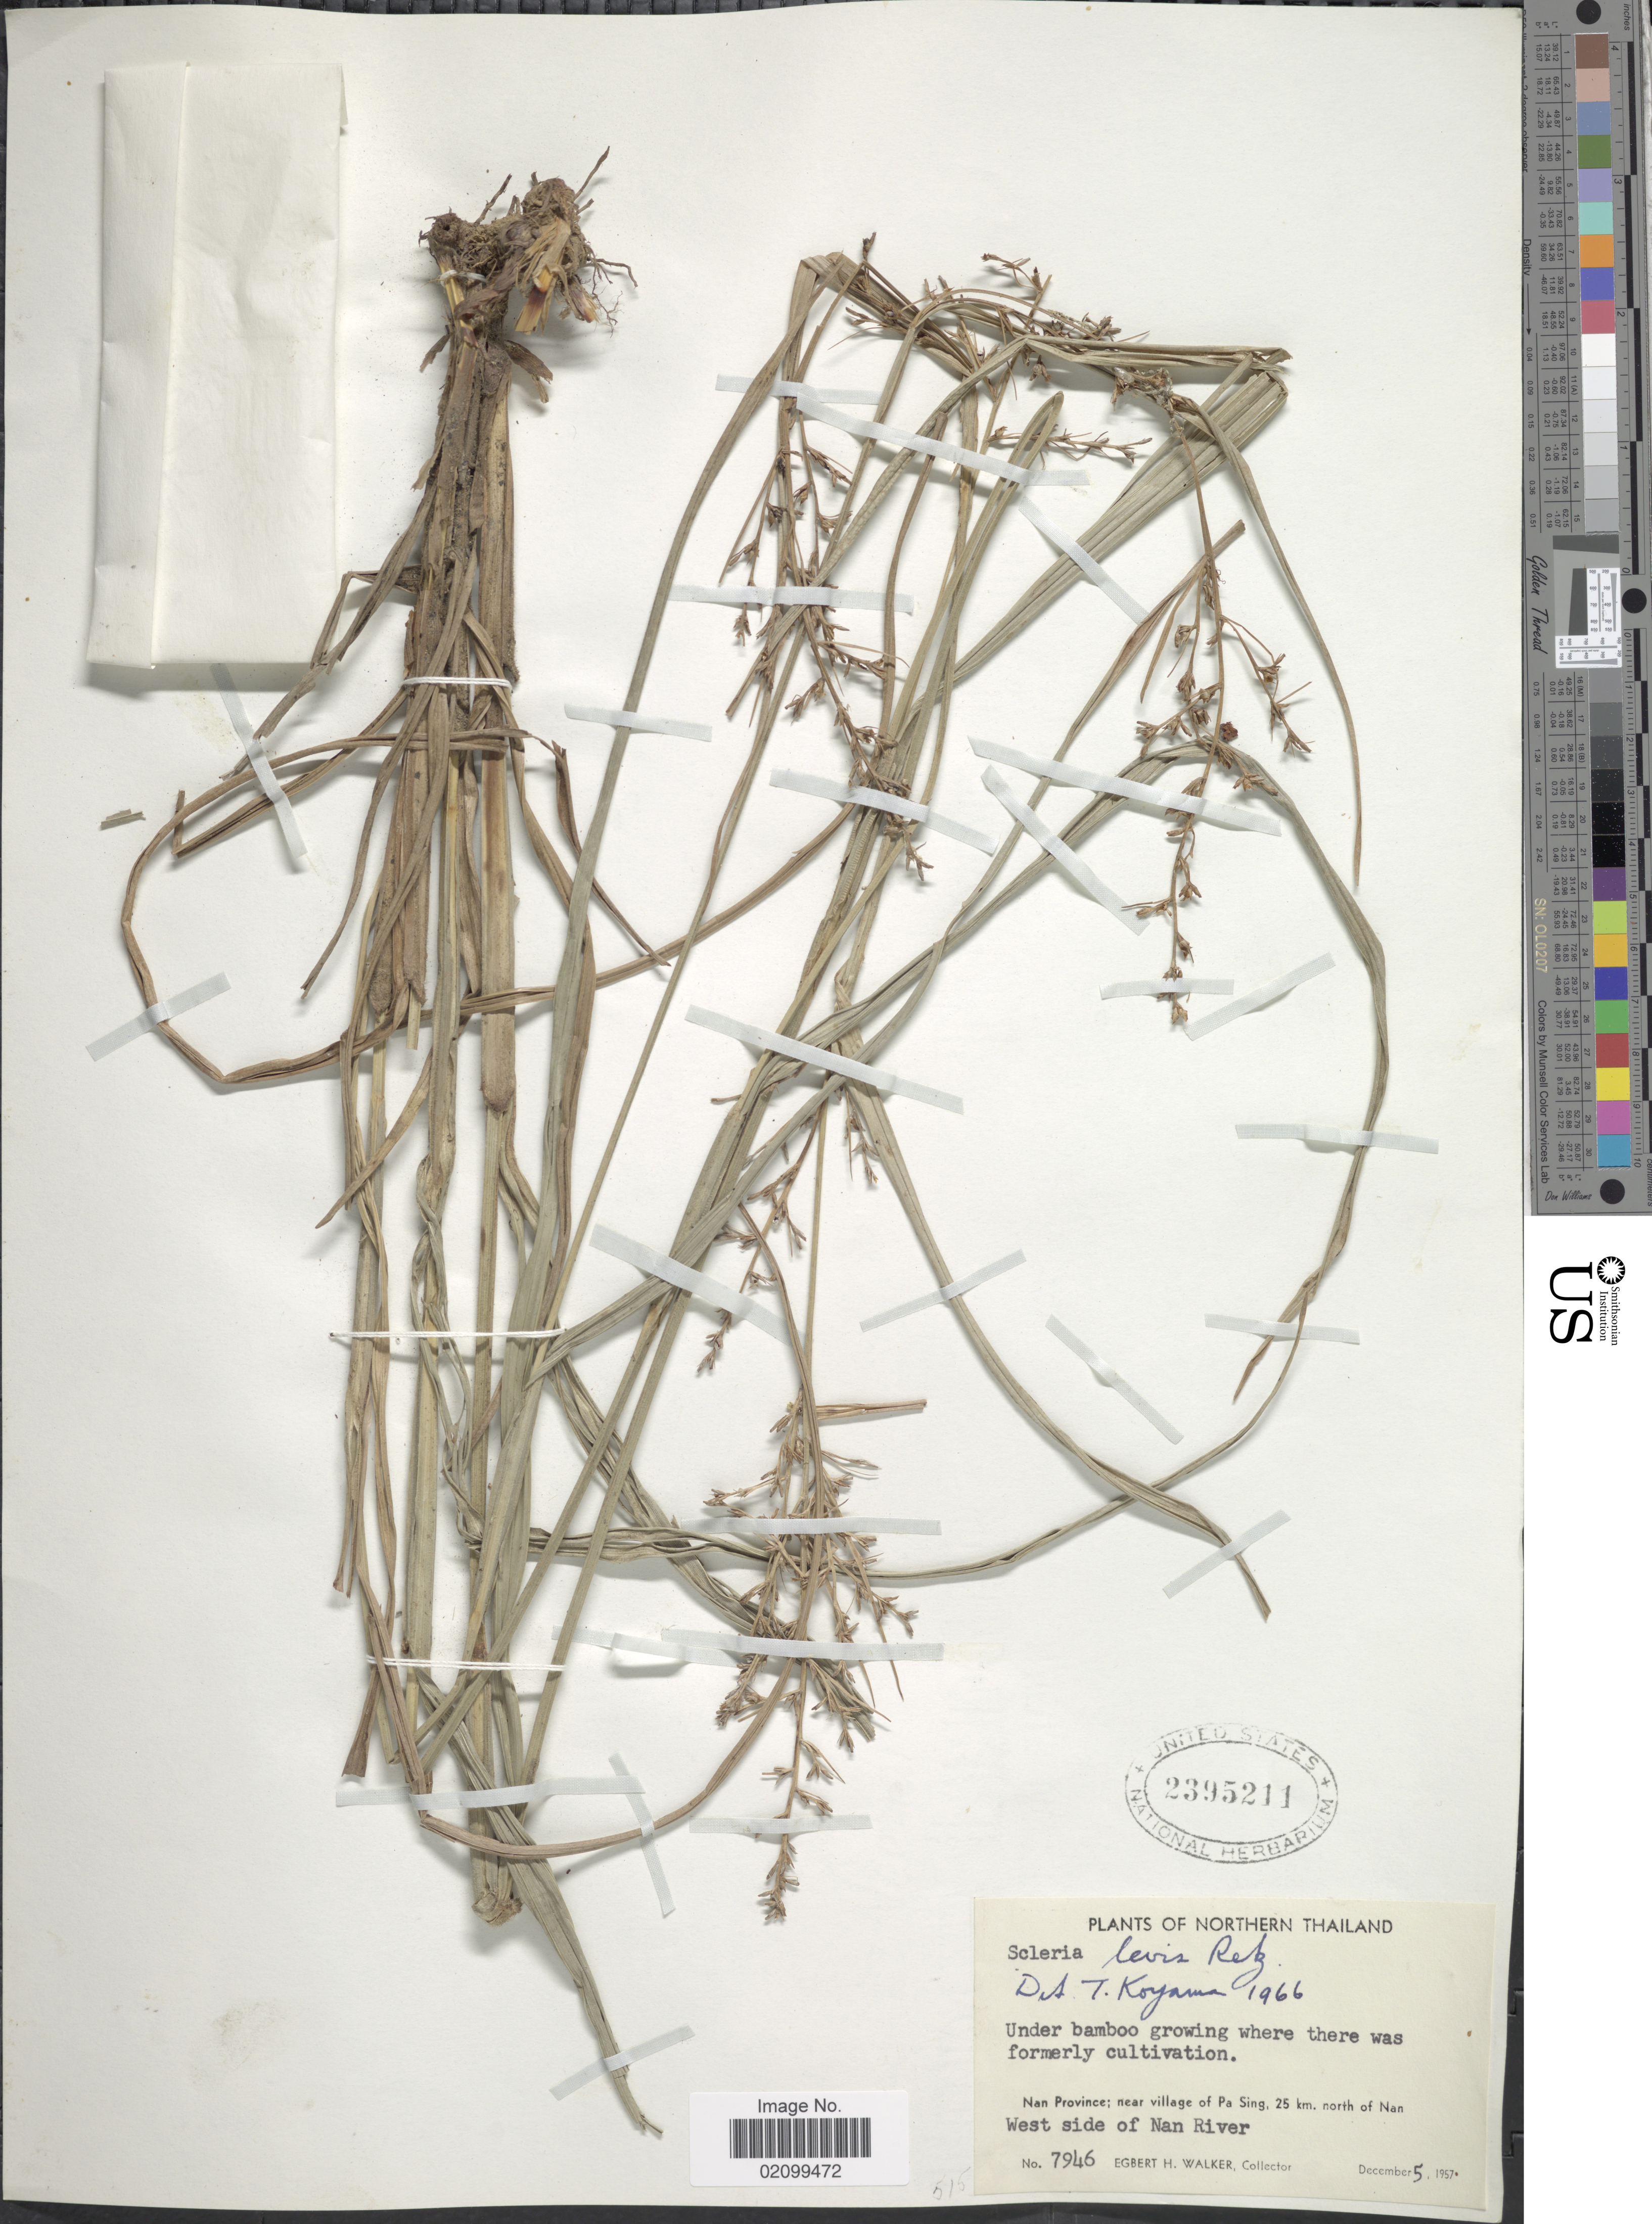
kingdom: Plantae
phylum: Tracheophyta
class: Liliopsida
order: Poales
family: Cyperaceae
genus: Scleria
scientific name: Scleria levis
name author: Retz.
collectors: E. H. Walker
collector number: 7946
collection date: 1957-12-05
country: Thailand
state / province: Nan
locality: Nan Province; near village of Pa Sing, 25 km. north of Nan. West side of Nan River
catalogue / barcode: US 2395211